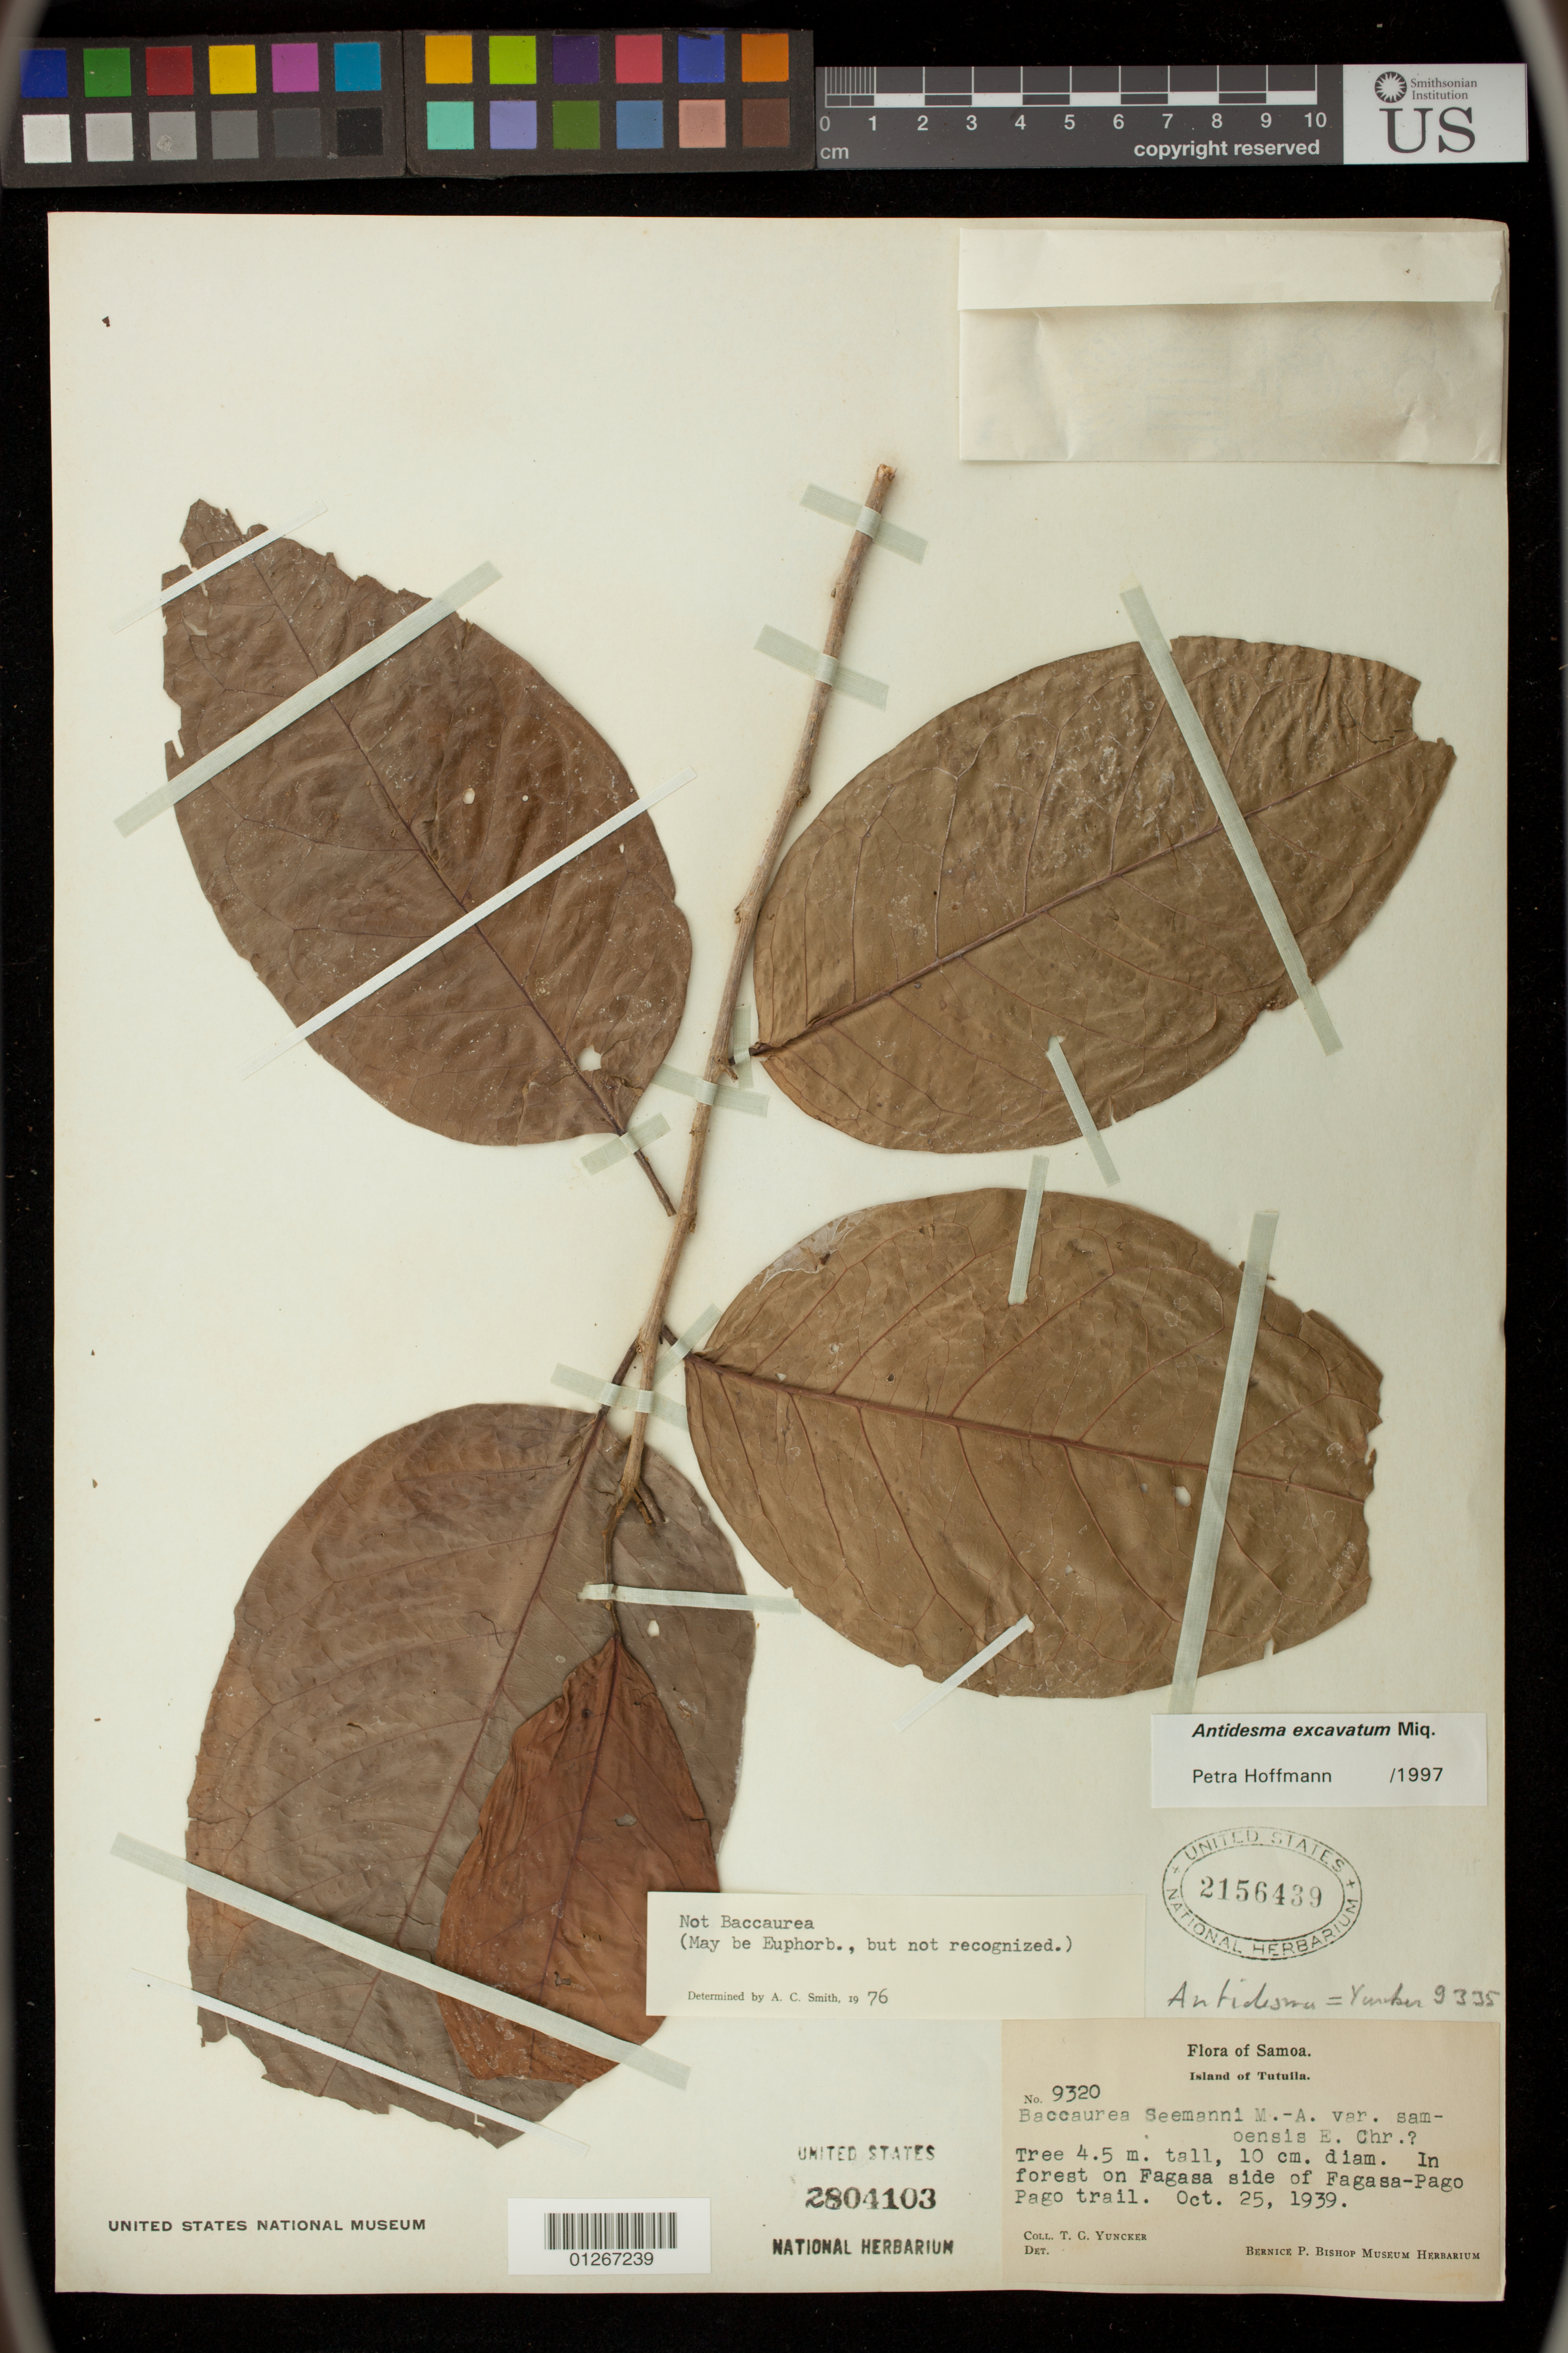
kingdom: Plantae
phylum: Tracheophyta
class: Magnoliopsida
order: Malpighiales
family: Phyllanthaceae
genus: Antidesma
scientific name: Antidesma excavatum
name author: Miq.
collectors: T. G. Yuncker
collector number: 9320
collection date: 1939-10-25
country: American Samoa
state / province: Eastern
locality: In forest on Fagasa side of Fagasa-Pago Pago Trail. Tutuila Island.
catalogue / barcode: US 2156439